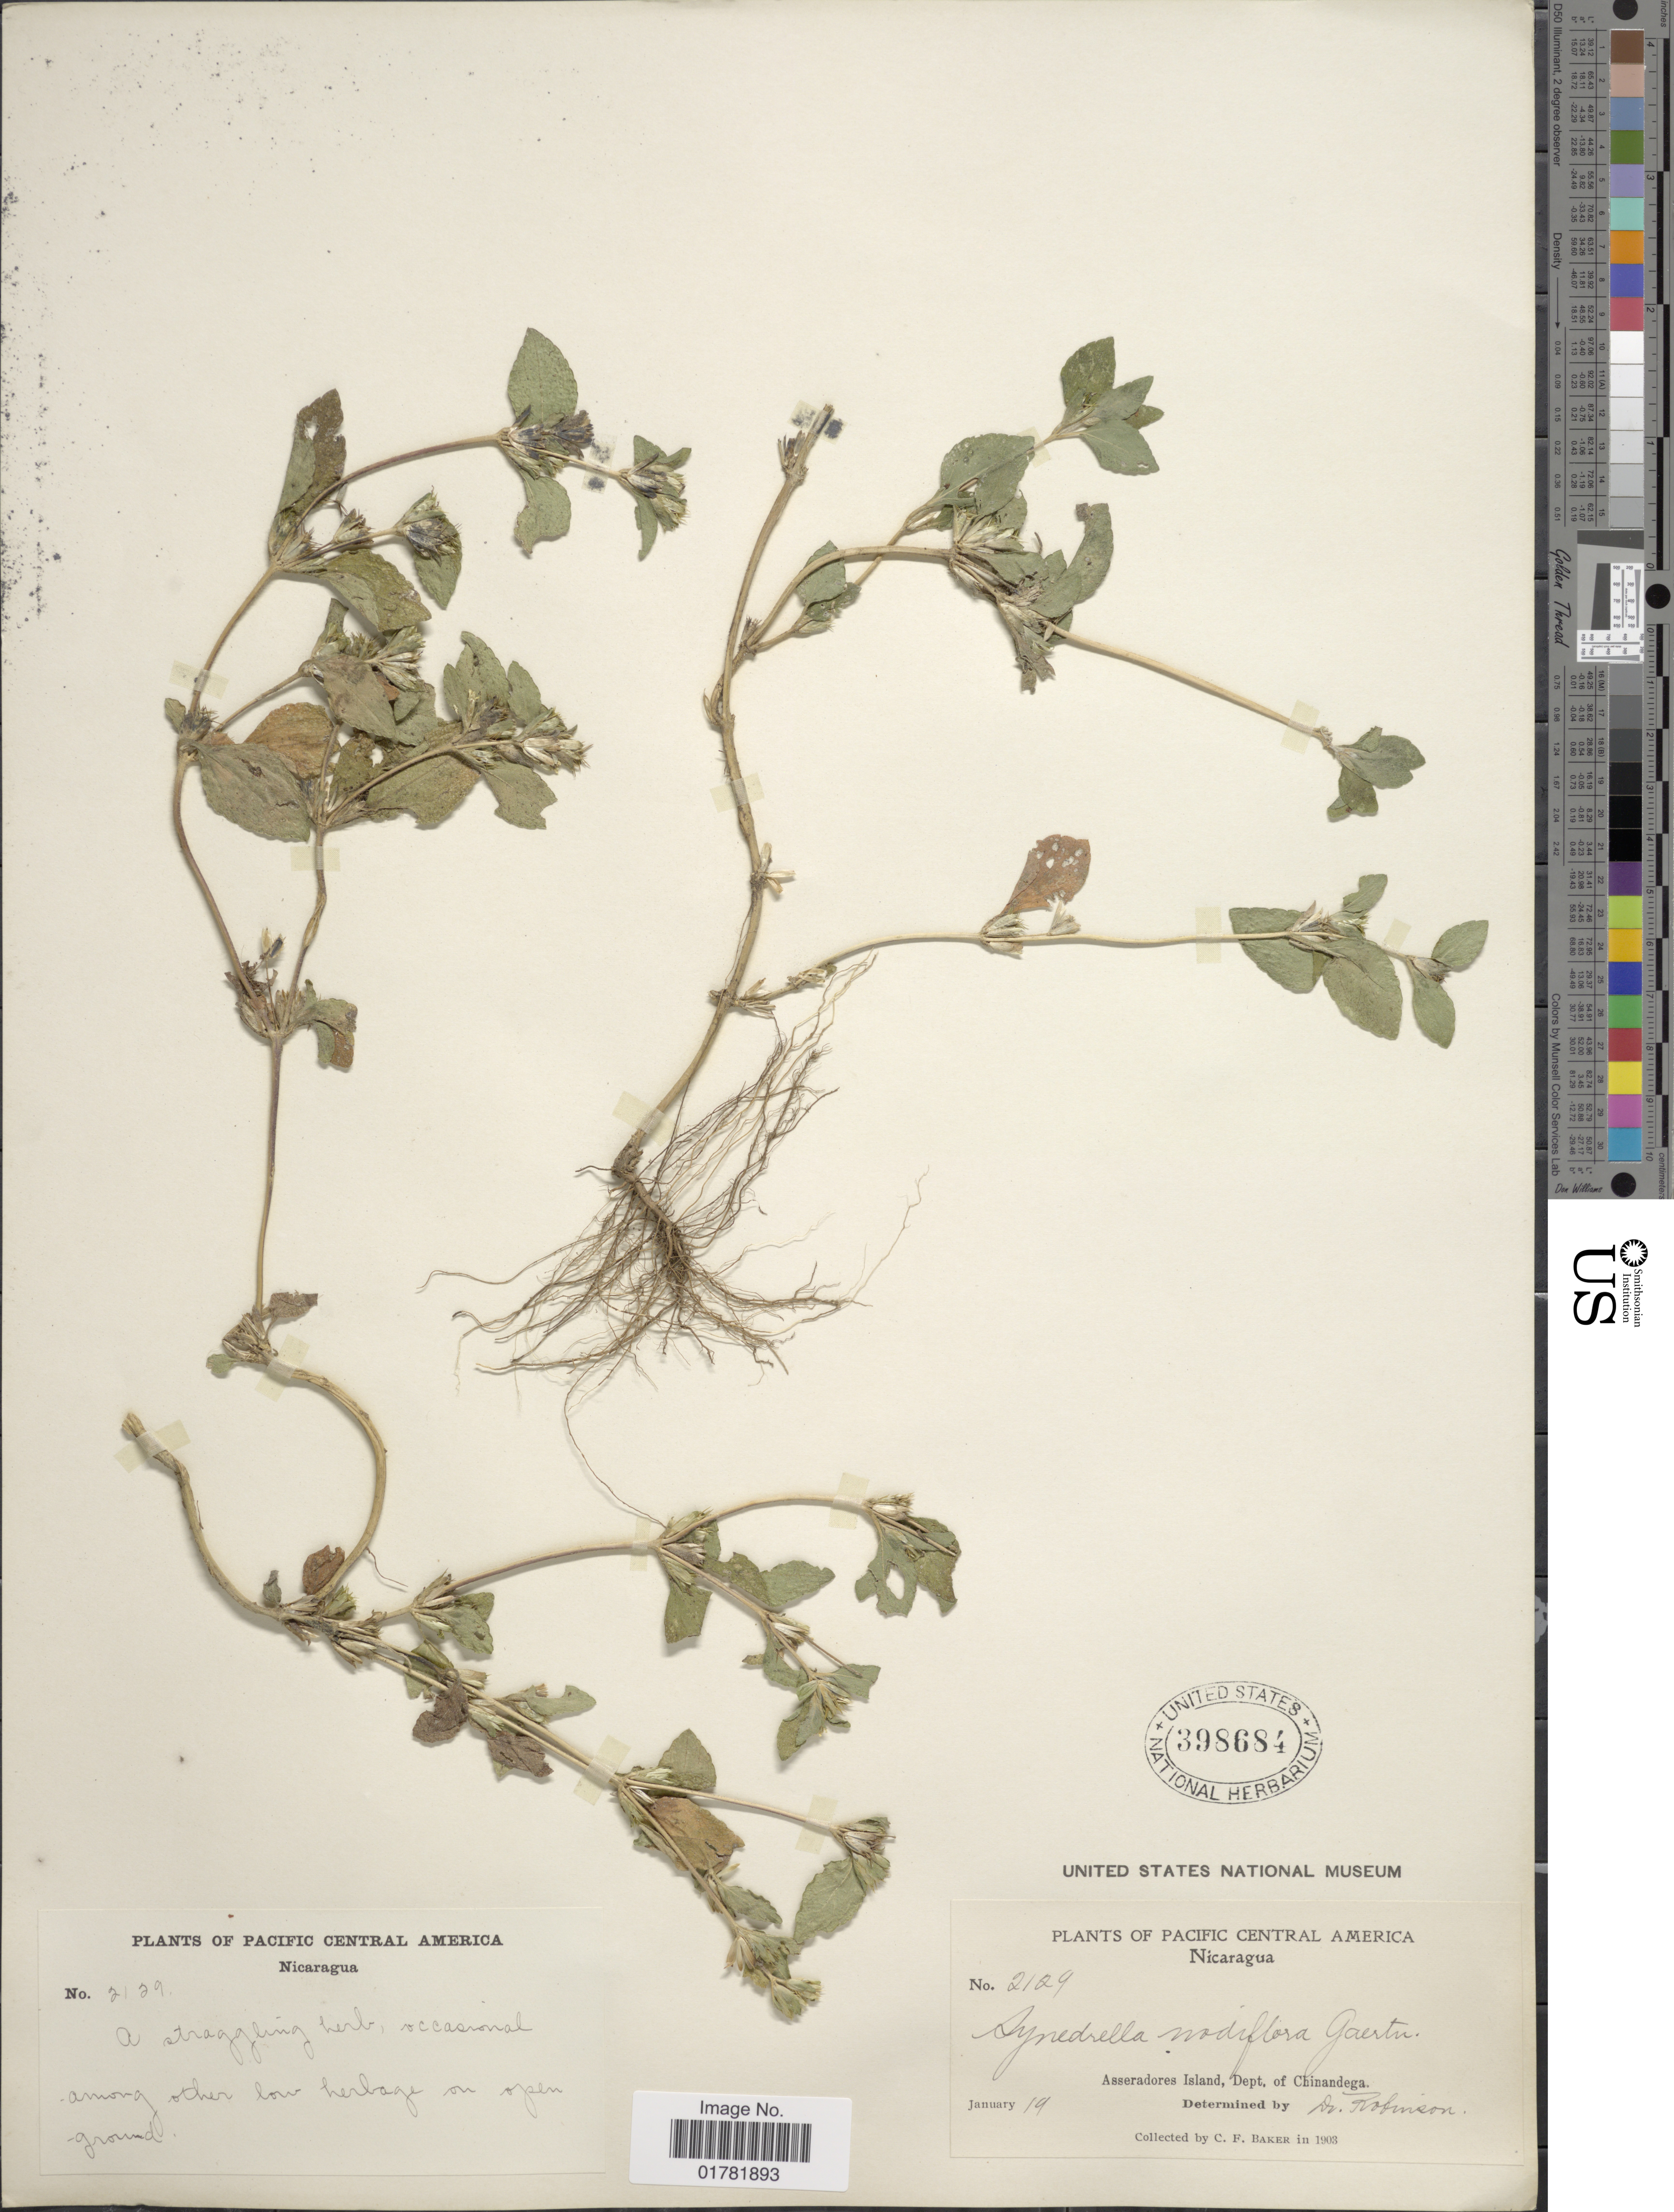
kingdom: Plantae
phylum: Tracheophyta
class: Magnoliopsida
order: Asterales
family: Asteraceae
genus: Synedrella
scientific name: Synedrella nodiflora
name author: (L.) Gaertn.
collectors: C. Baker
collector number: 2129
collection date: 1903-01-19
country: Nicaragua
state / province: Chinandega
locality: Pacific Central America, Asseradores Island, Dept of Chinandega, among other low herbage on open ground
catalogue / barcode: US 398684